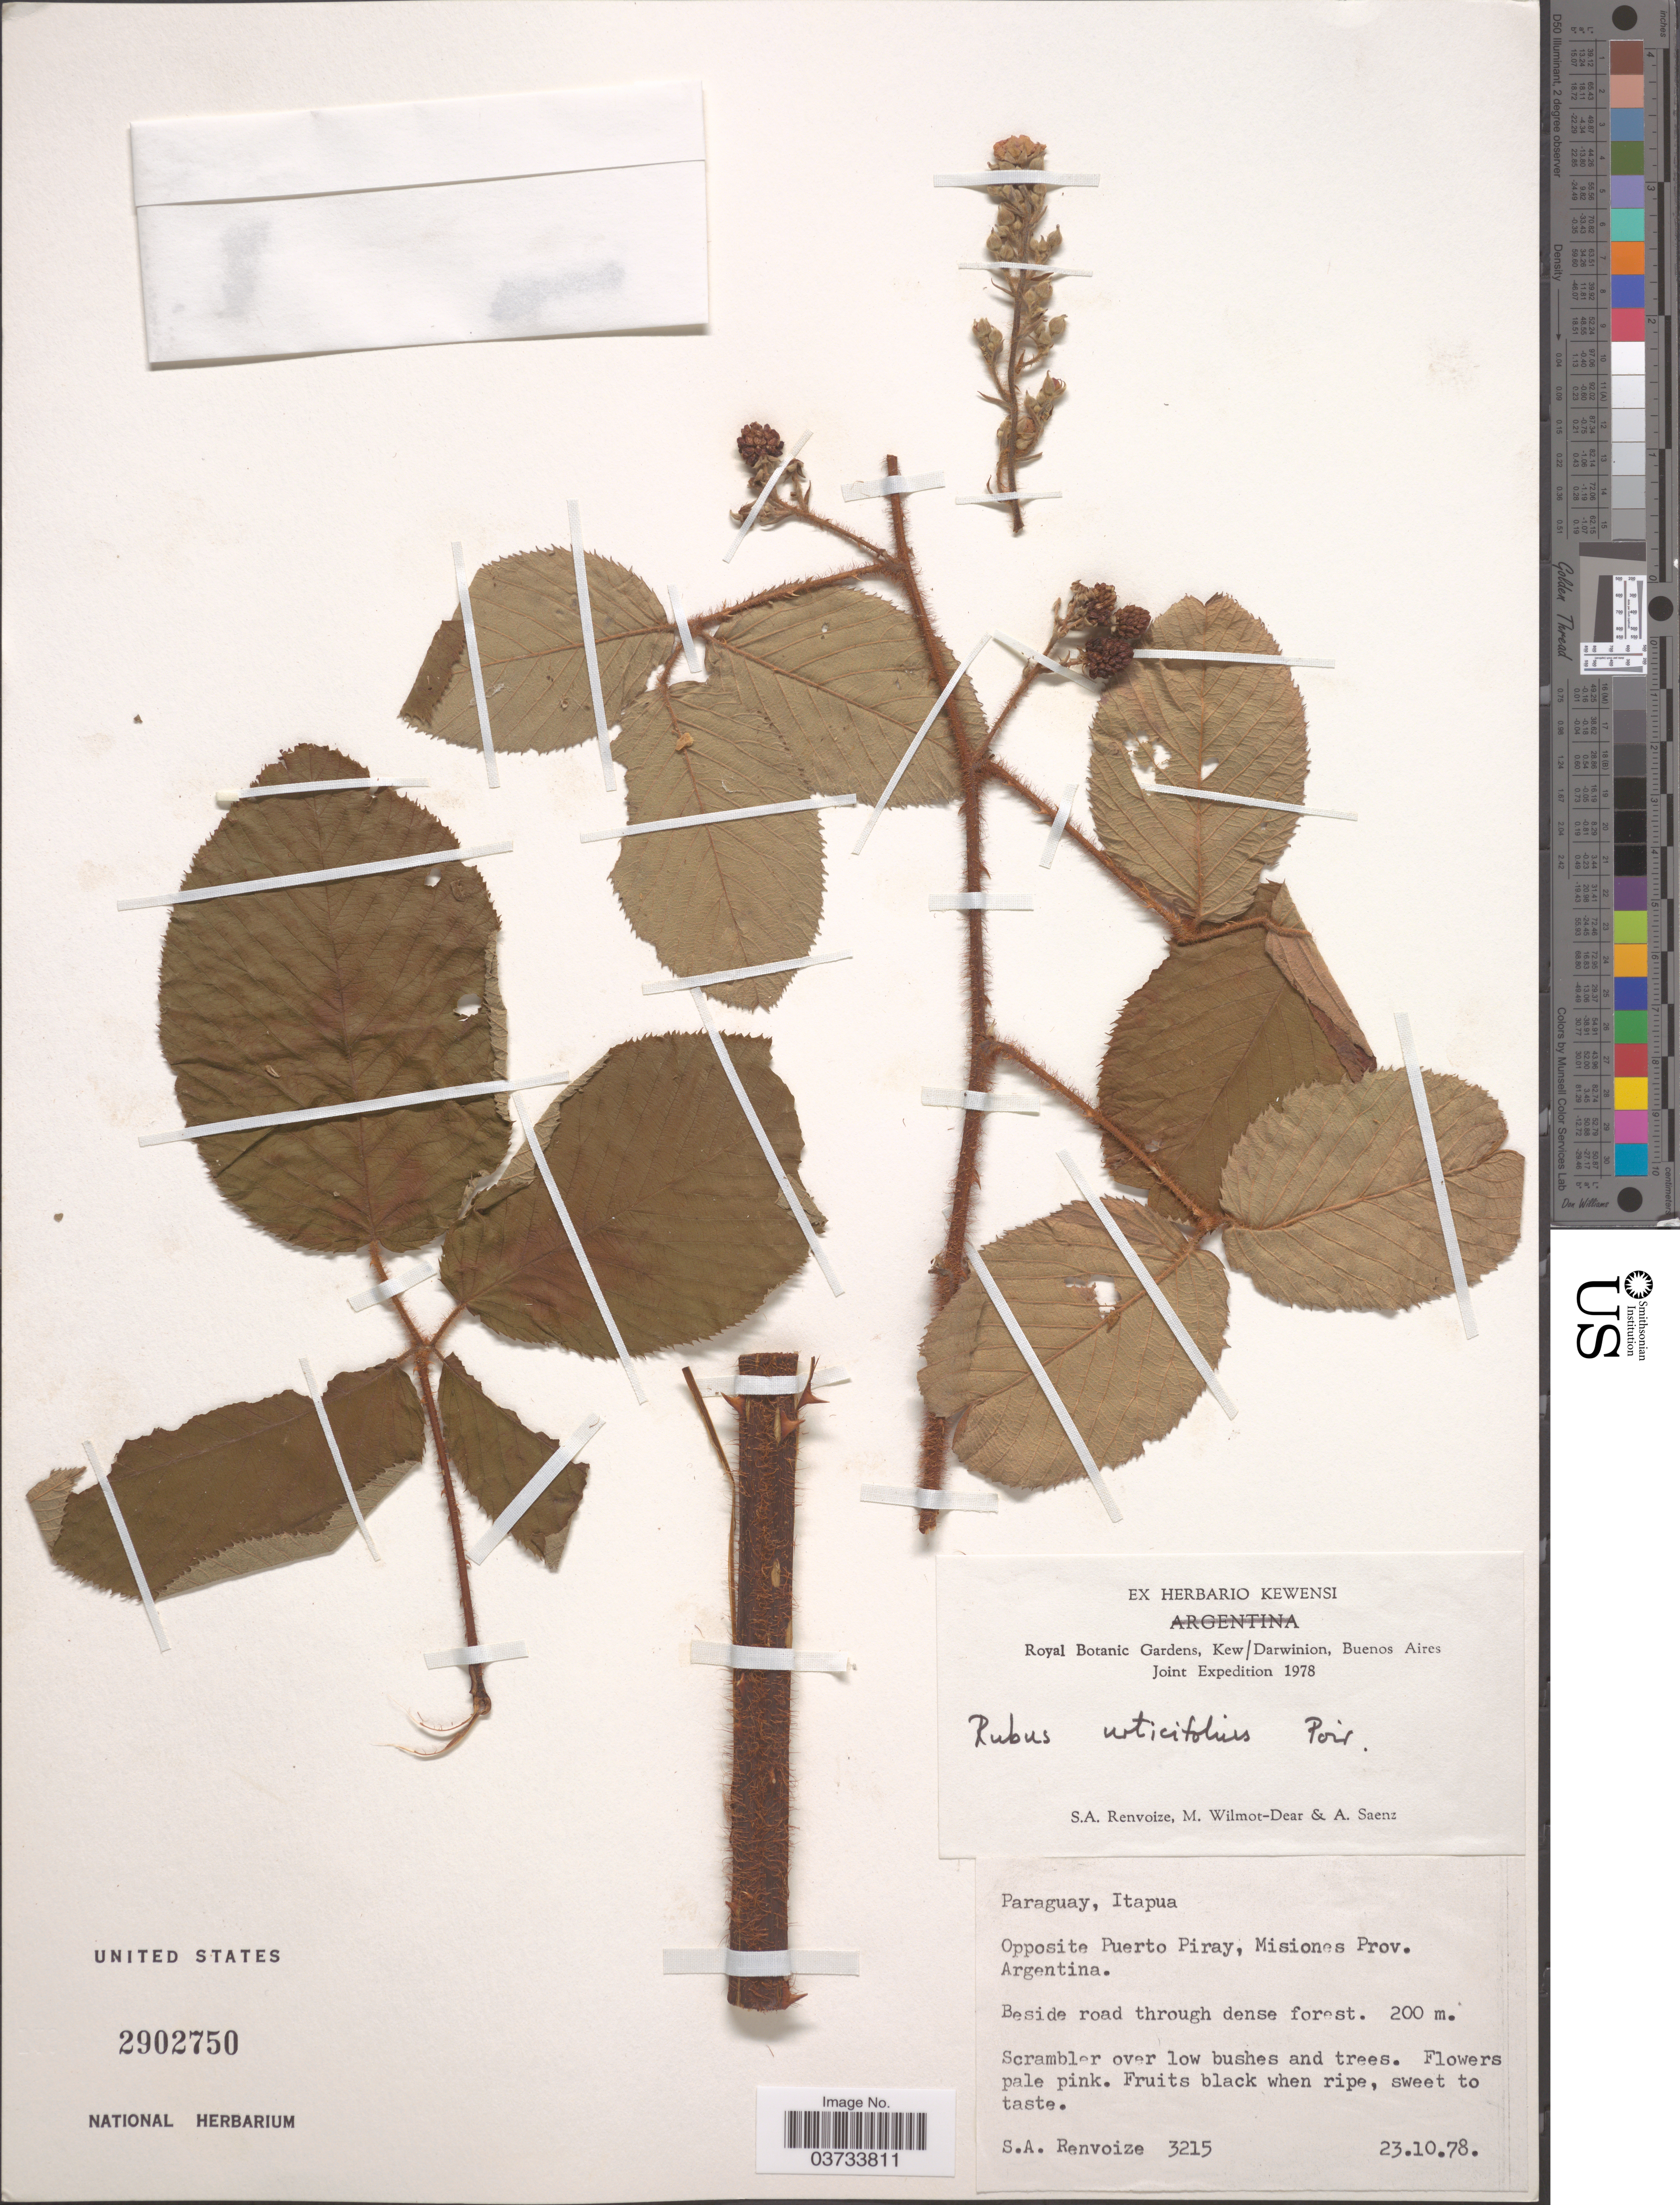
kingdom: Plantae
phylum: Tracheophyta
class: Magnoliopsida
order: Rosales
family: Rosaceae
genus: Rubus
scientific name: Rubus urticifolius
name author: Poir.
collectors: S. A. Renvoize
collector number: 3215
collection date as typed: Transcribed d/m/y: 23/10/78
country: Paraguay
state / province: Itapua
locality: Opposite Puerto Piray, Misiones Prov. Argentina.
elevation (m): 200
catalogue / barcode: US 2902750